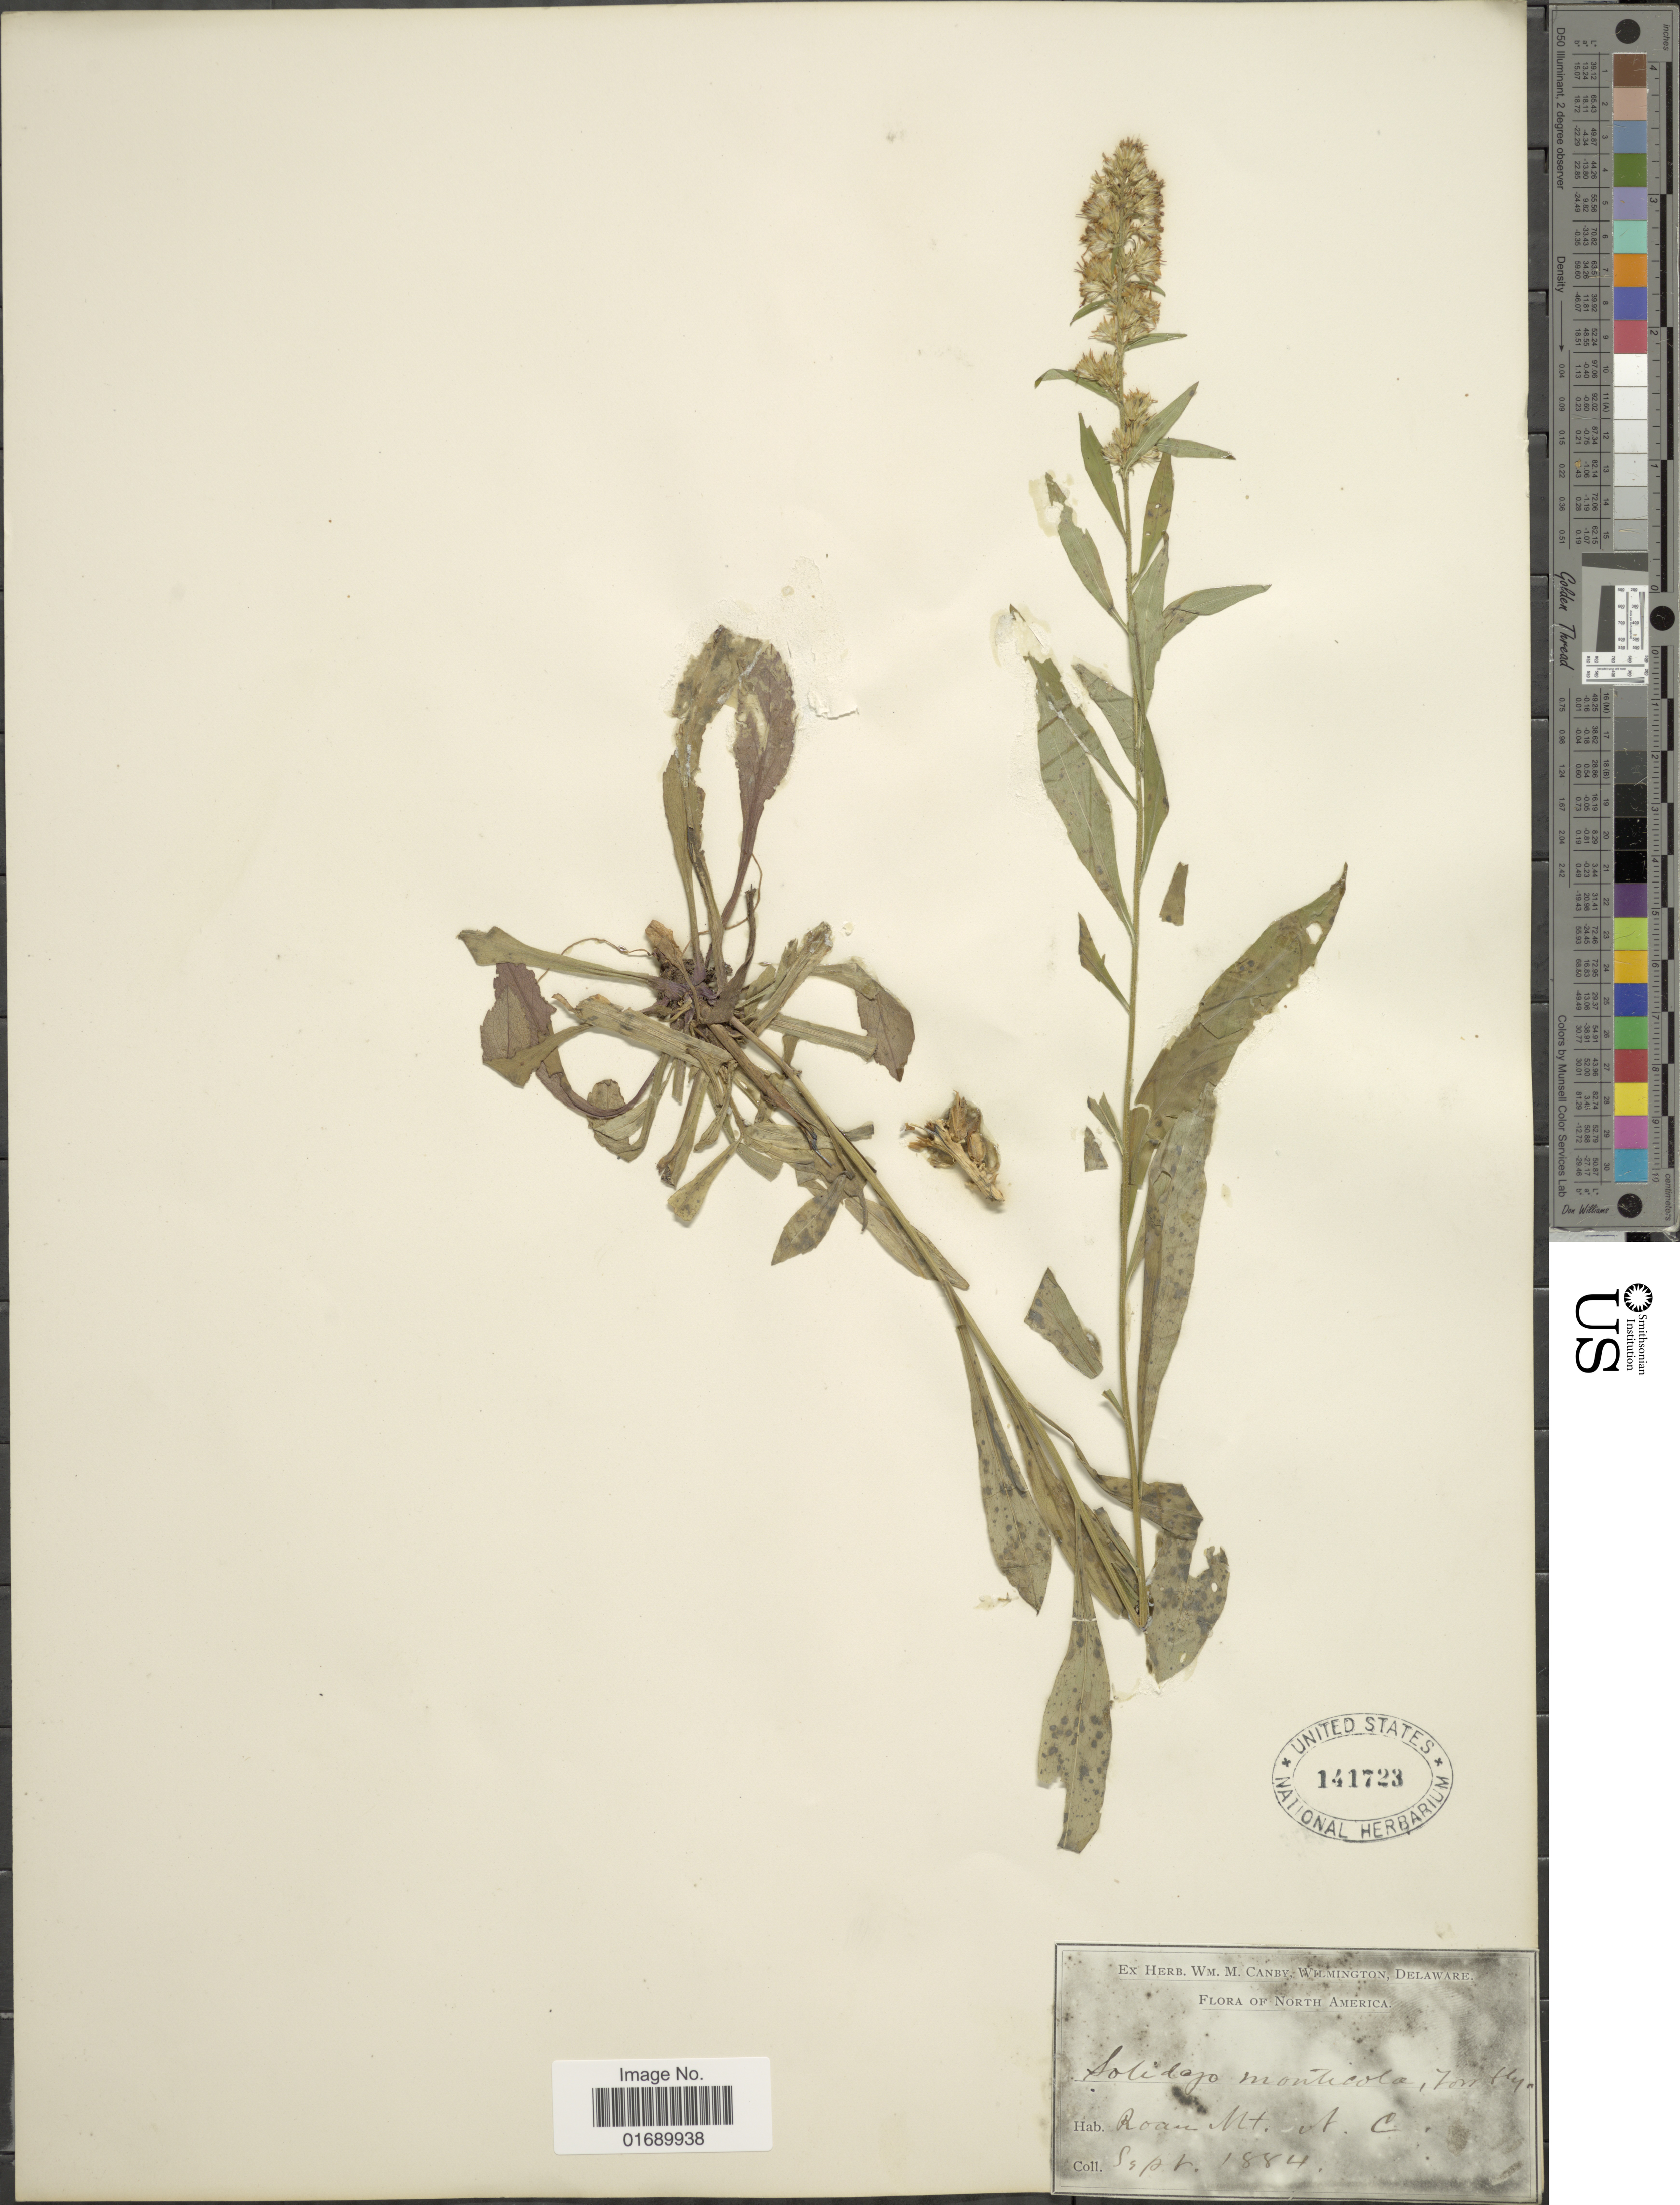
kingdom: Plantae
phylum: Tracheophyta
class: Magnoliopsida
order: Asterales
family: Asteraceae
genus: Solidago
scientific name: Solidago roanensis var. monticola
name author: (Torr. & A. Gray) Fernald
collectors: ex herb. W.M. Canby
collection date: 1884-09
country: United States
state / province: North Carolina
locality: Roan Mt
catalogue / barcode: US 141723